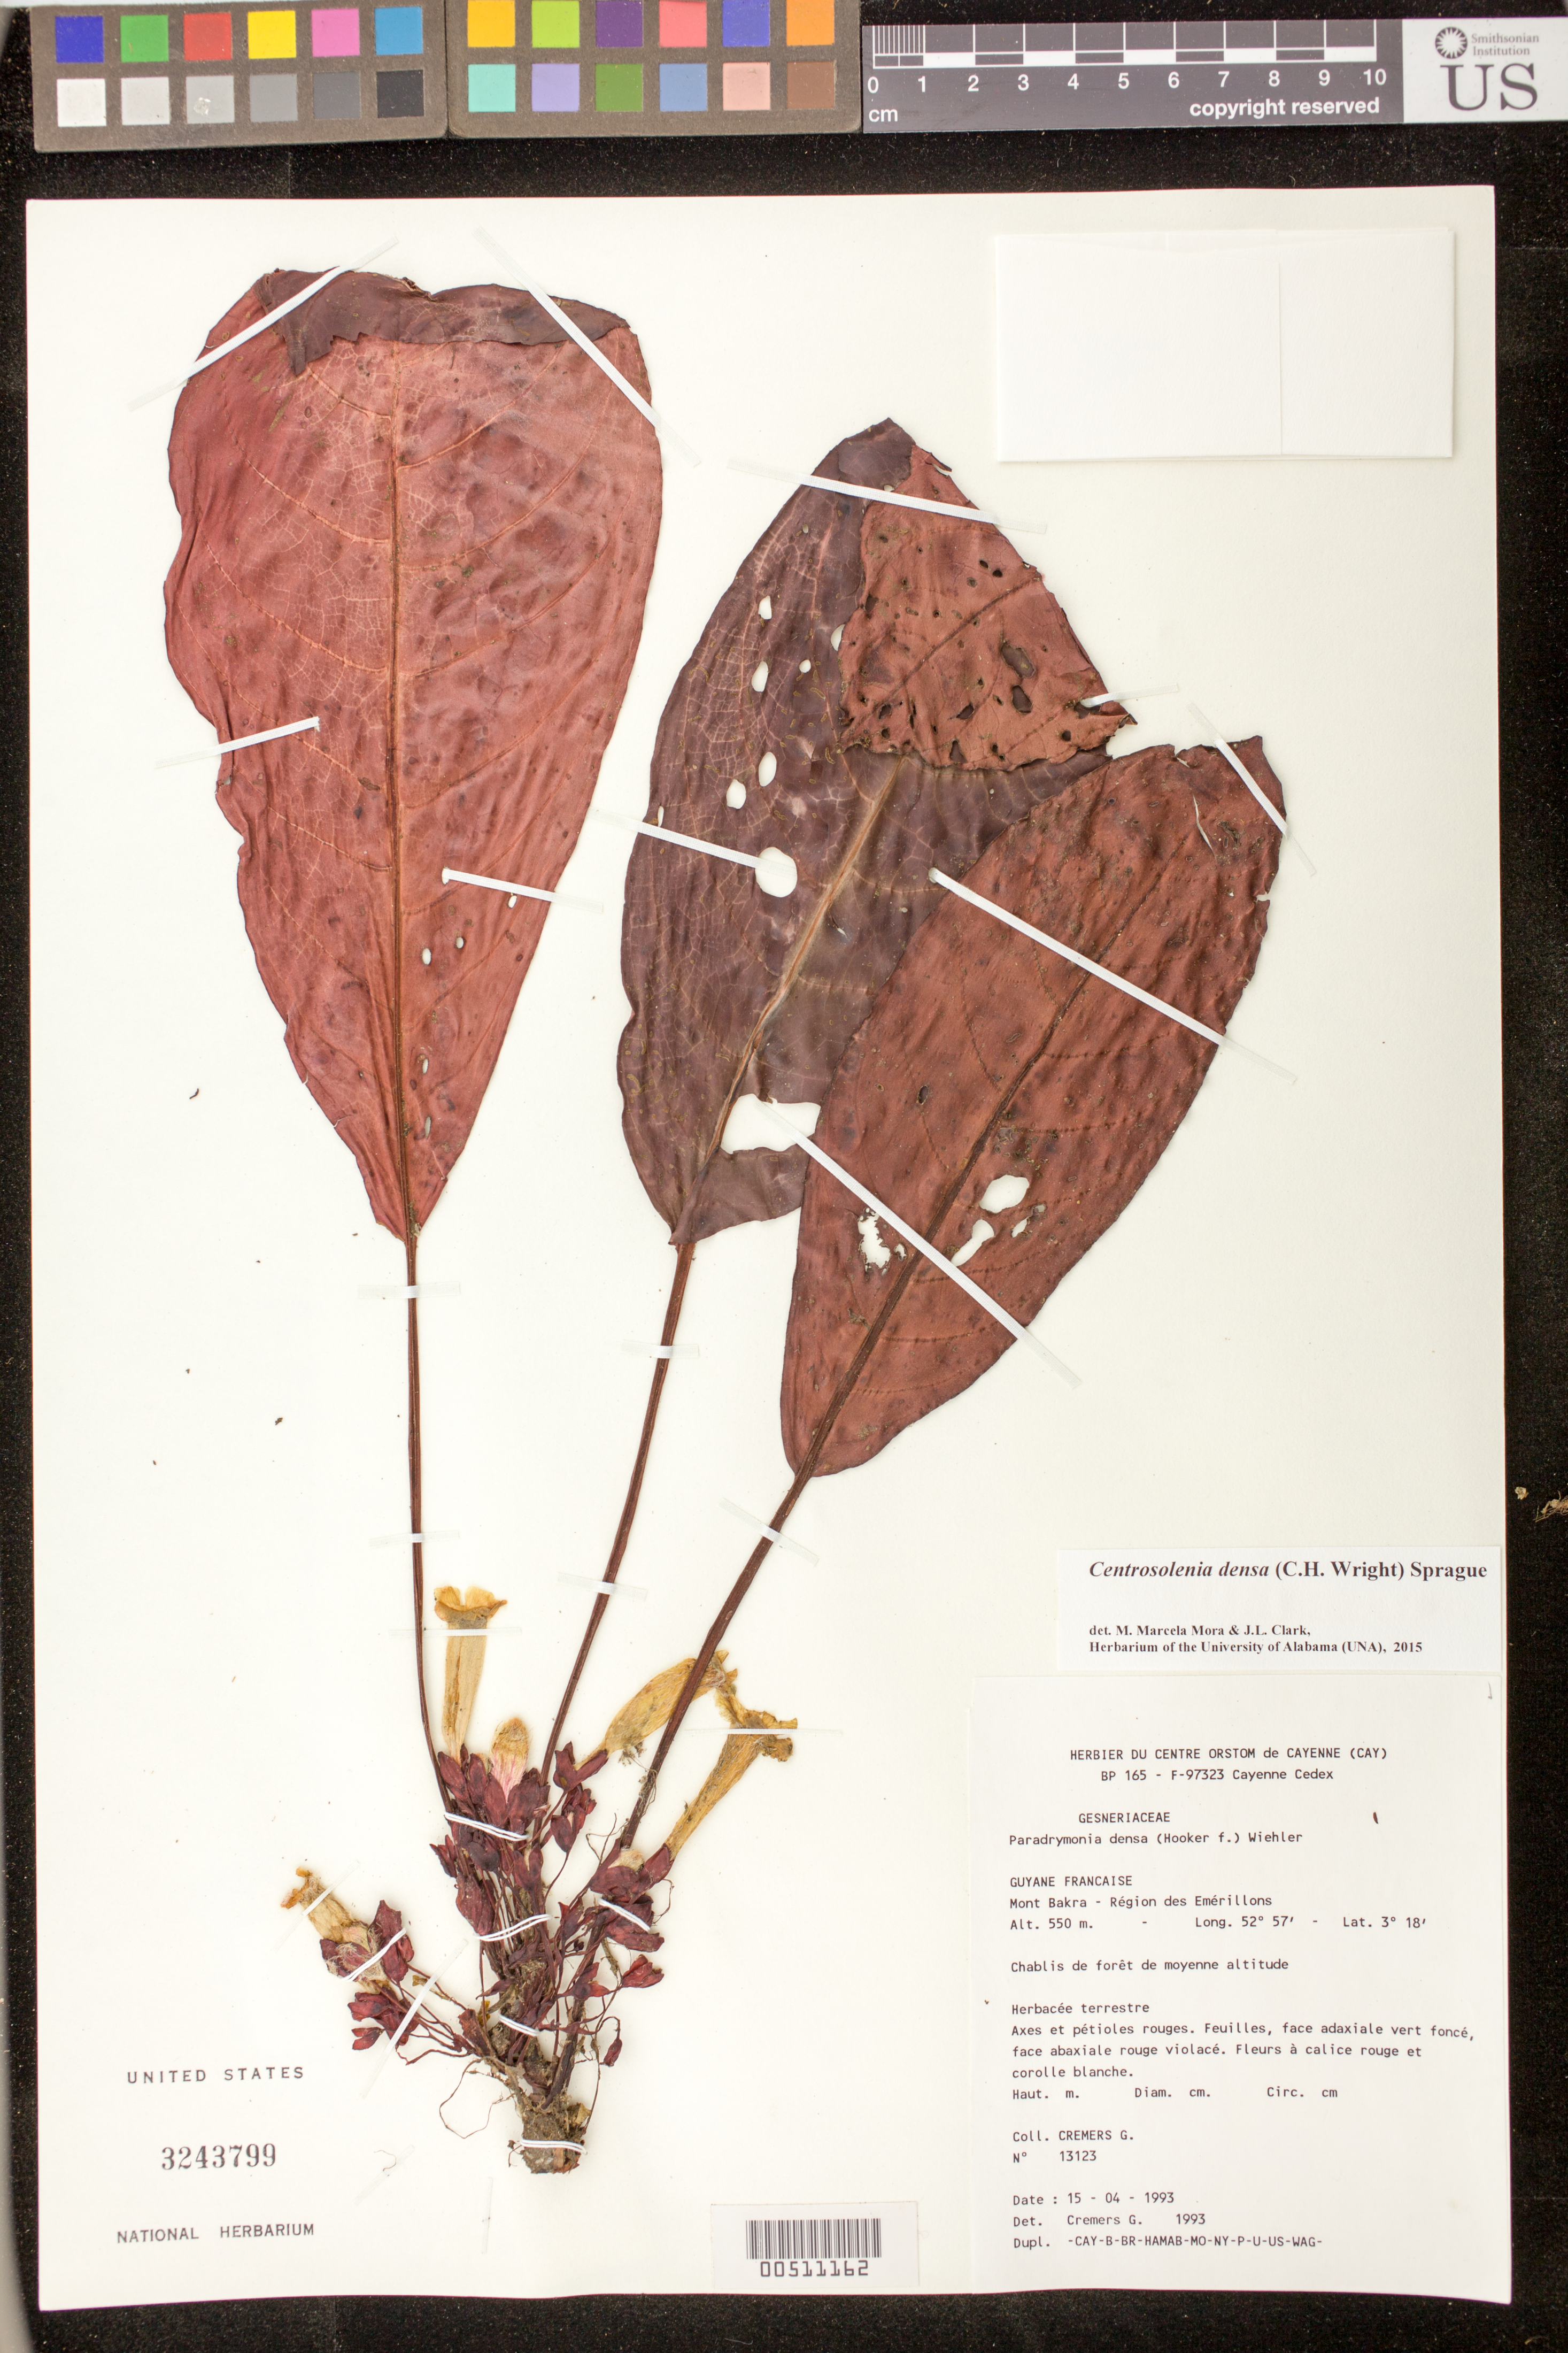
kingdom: Plantae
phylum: Tracheophyta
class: Magnoliopsida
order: Lamiales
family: Gesneriaceae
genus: Centrosolenia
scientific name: Centrosolenia densa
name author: (C.H. Wright) Sprague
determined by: Mora, M. M.; Clark, J. L.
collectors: G. Cremers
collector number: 13123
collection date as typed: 15 Apr 1993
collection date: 1993-04-15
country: French Guiana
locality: Mont Bakra, région des Emérillons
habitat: Chablis de forêt de moyenne altitude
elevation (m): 550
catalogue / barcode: US 3243799